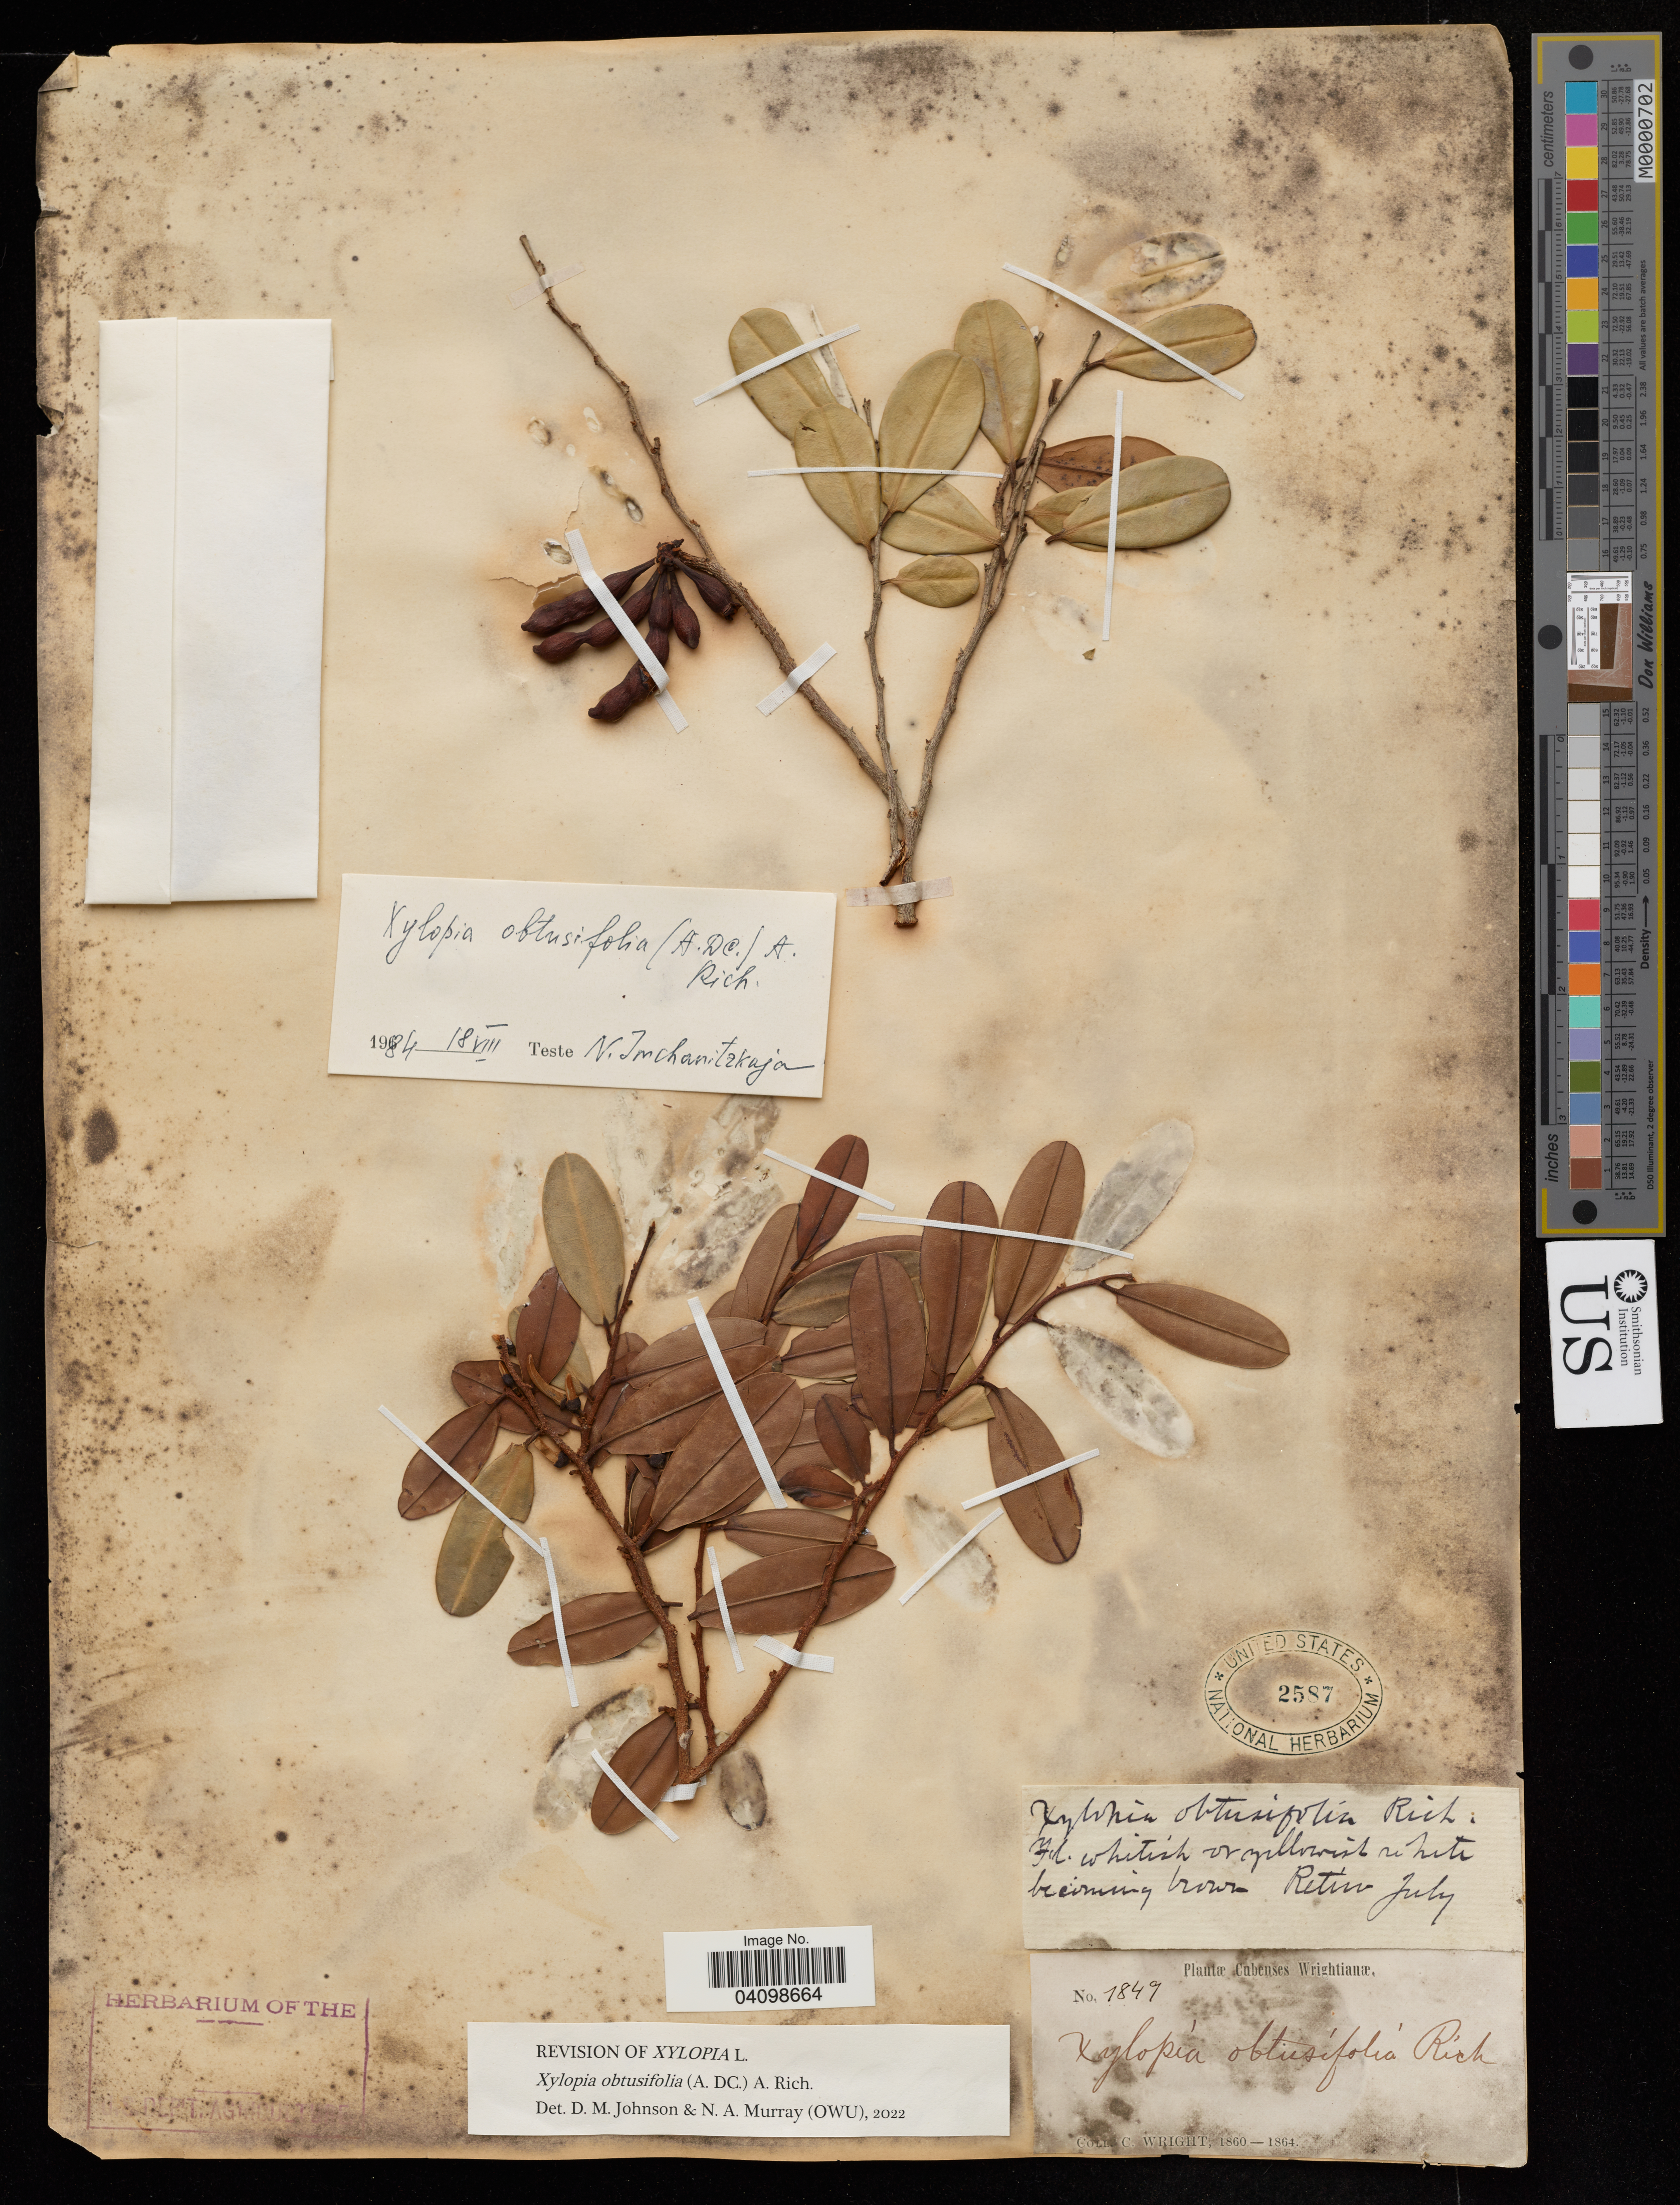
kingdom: Plantae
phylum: Tracheophyta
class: Magnoliopsida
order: Magnoliales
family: Annonaceae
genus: Xylopia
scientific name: Xylopia obtusifolia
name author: (A. DC.) A. Rich.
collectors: C. Wright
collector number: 1849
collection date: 1860/1864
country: Cuba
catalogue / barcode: US 2587